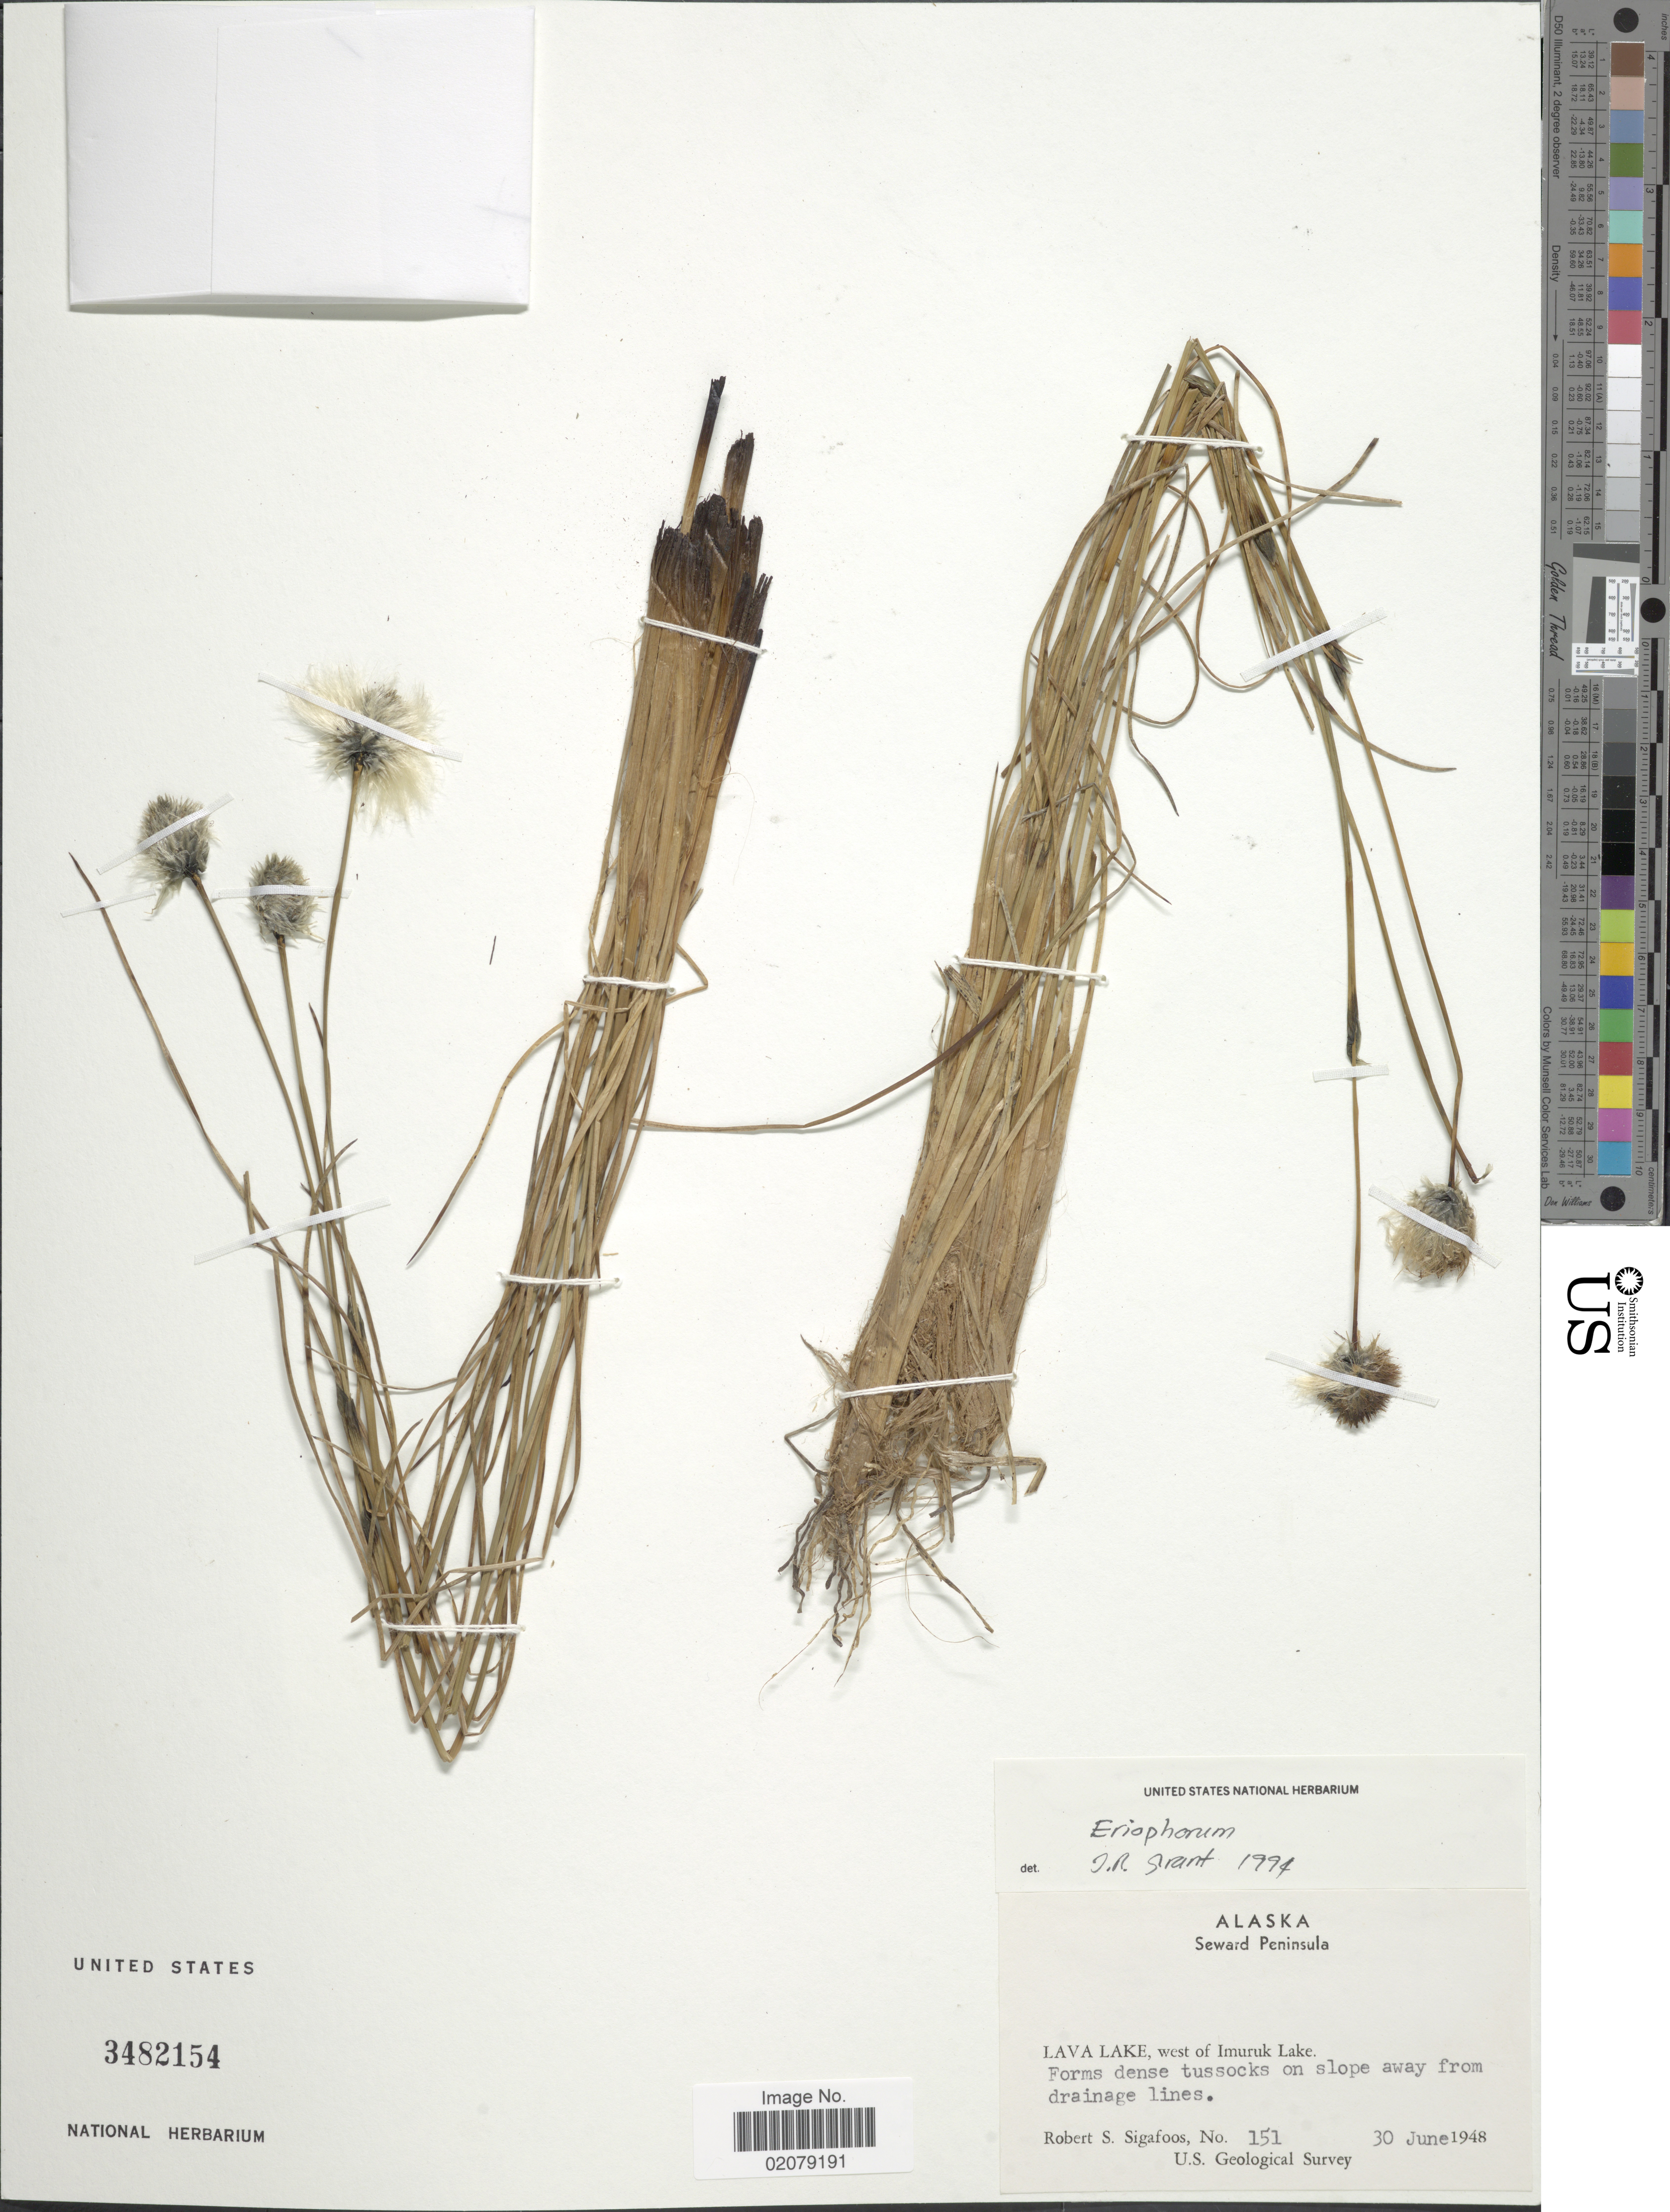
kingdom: Plantae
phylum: Tracheophyta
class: Liliopsida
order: Poales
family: Cyperaceae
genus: Eriophorum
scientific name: Eriophorum sp.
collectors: R. Sigafoos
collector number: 151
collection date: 1948-06-30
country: United States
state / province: Alaska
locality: Seward Peninsula, Lava Lake, west of Imuruk Lake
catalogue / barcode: US 3482154